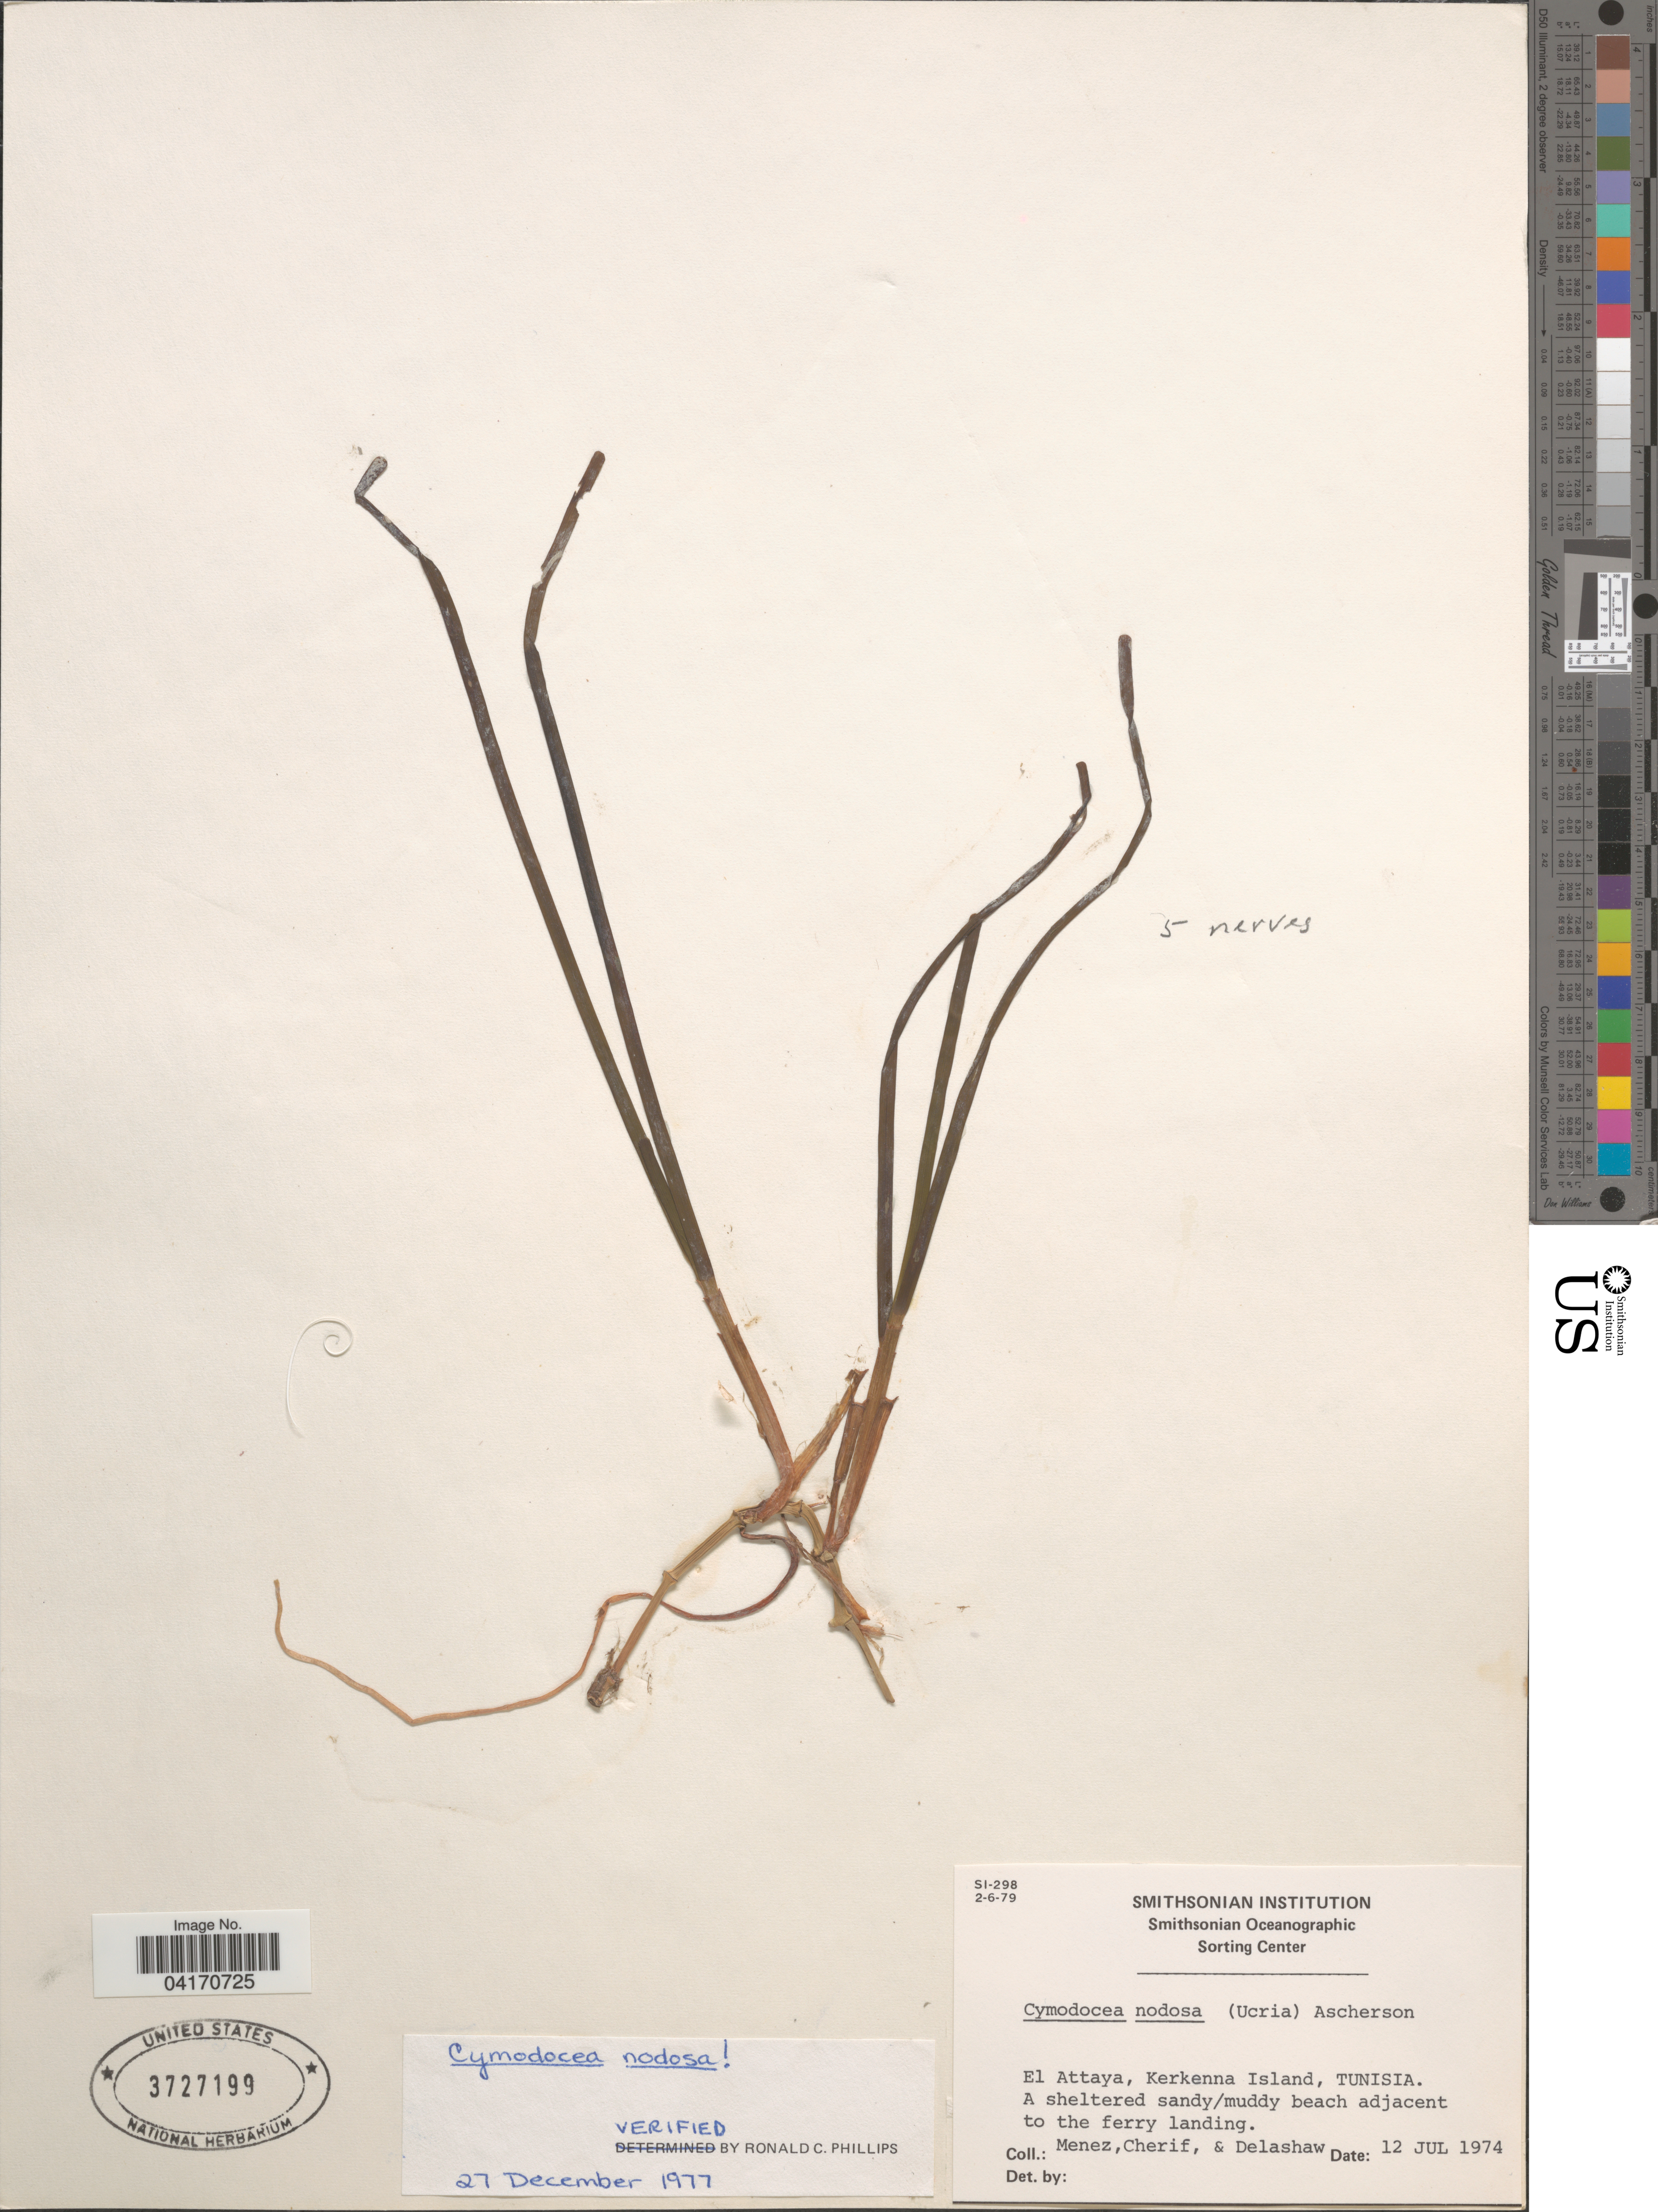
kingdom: Plantae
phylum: Tracheophyta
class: Liliopsida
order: Alismatales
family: Cymodoceaceae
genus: Cymodocea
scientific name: Cymodocea nodosa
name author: Asch.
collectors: Menez, -. Cherif & -. Delashaw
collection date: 1974-07-12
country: Tunisia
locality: El Attaya, Kerkenna Island.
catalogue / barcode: US 3727199